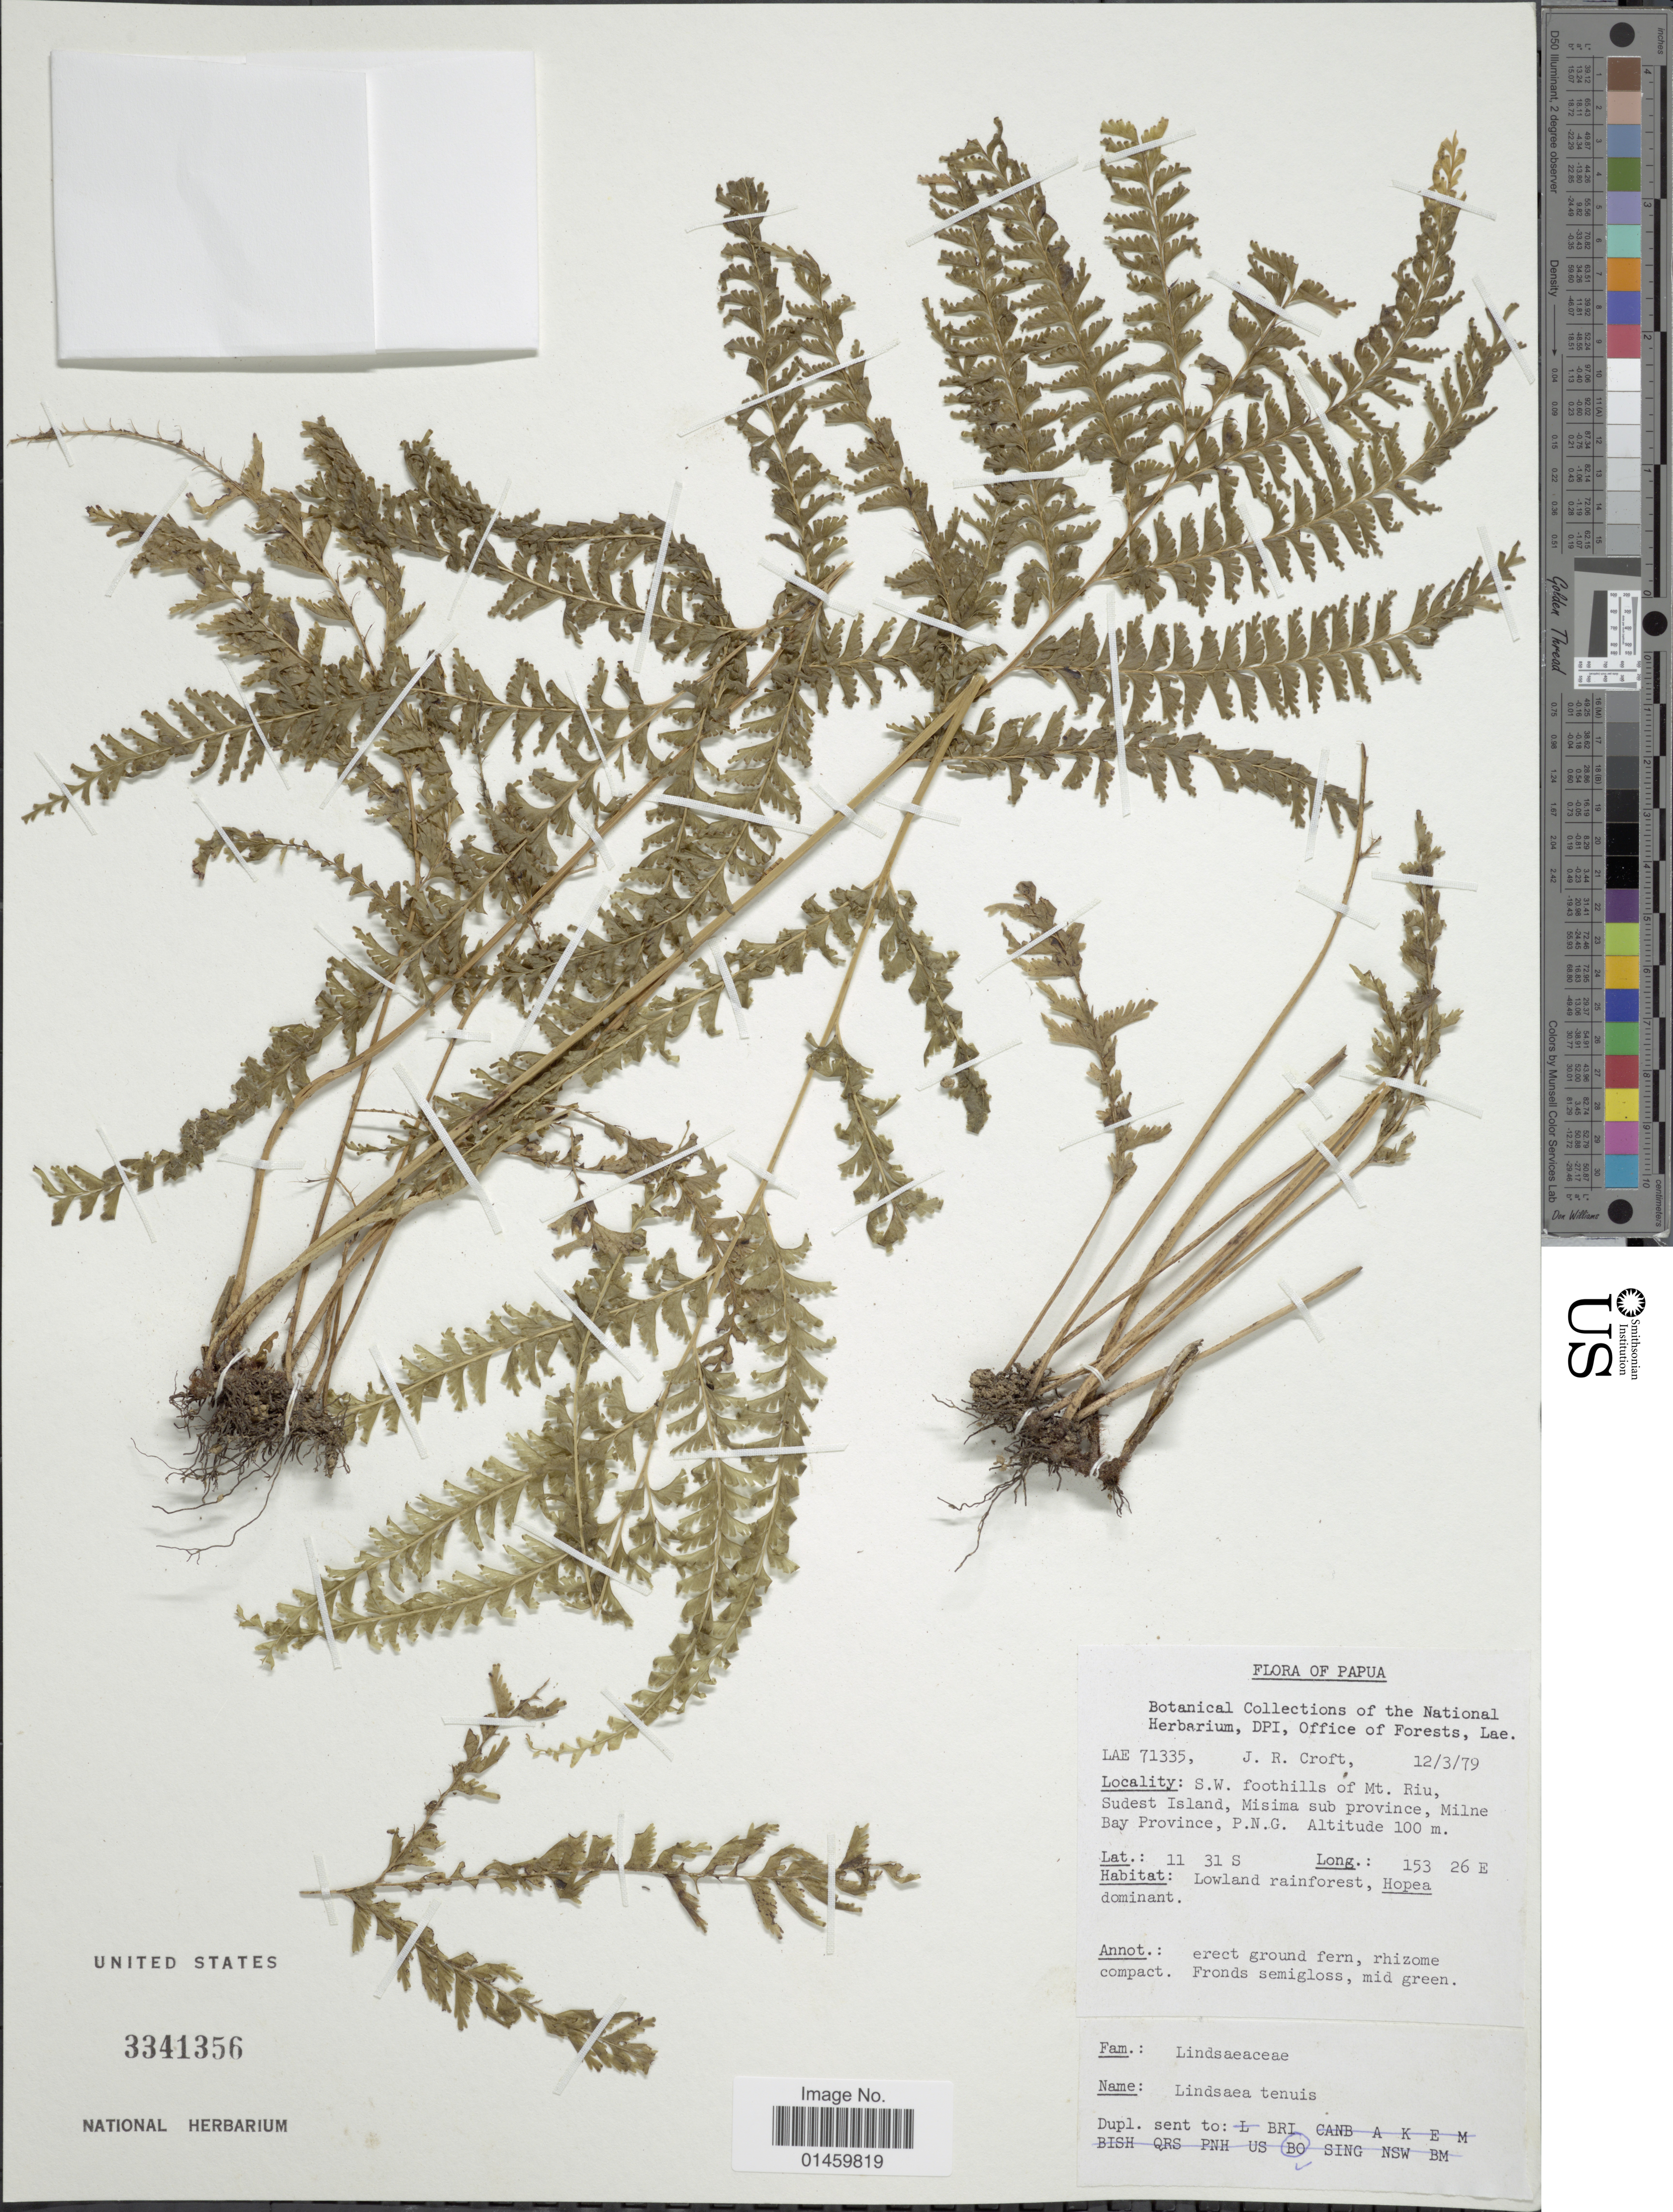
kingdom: Plantae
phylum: Tracheophyta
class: Polypodiopsida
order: Polypodiales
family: Lindsaeaceae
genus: Lindsaea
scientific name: Lindsaea tenuis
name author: Klotzsch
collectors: J. R. Croft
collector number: LAE71335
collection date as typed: Transcribed d/m/y: 12/3/79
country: Papua New Guinea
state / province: Milne Bay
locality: Papua. S.W. foothills of Mt. Riu, Sudest Island, Misima sub province, Milne Bay Province, P.N.G.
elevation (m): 100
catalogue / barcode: US 3341356